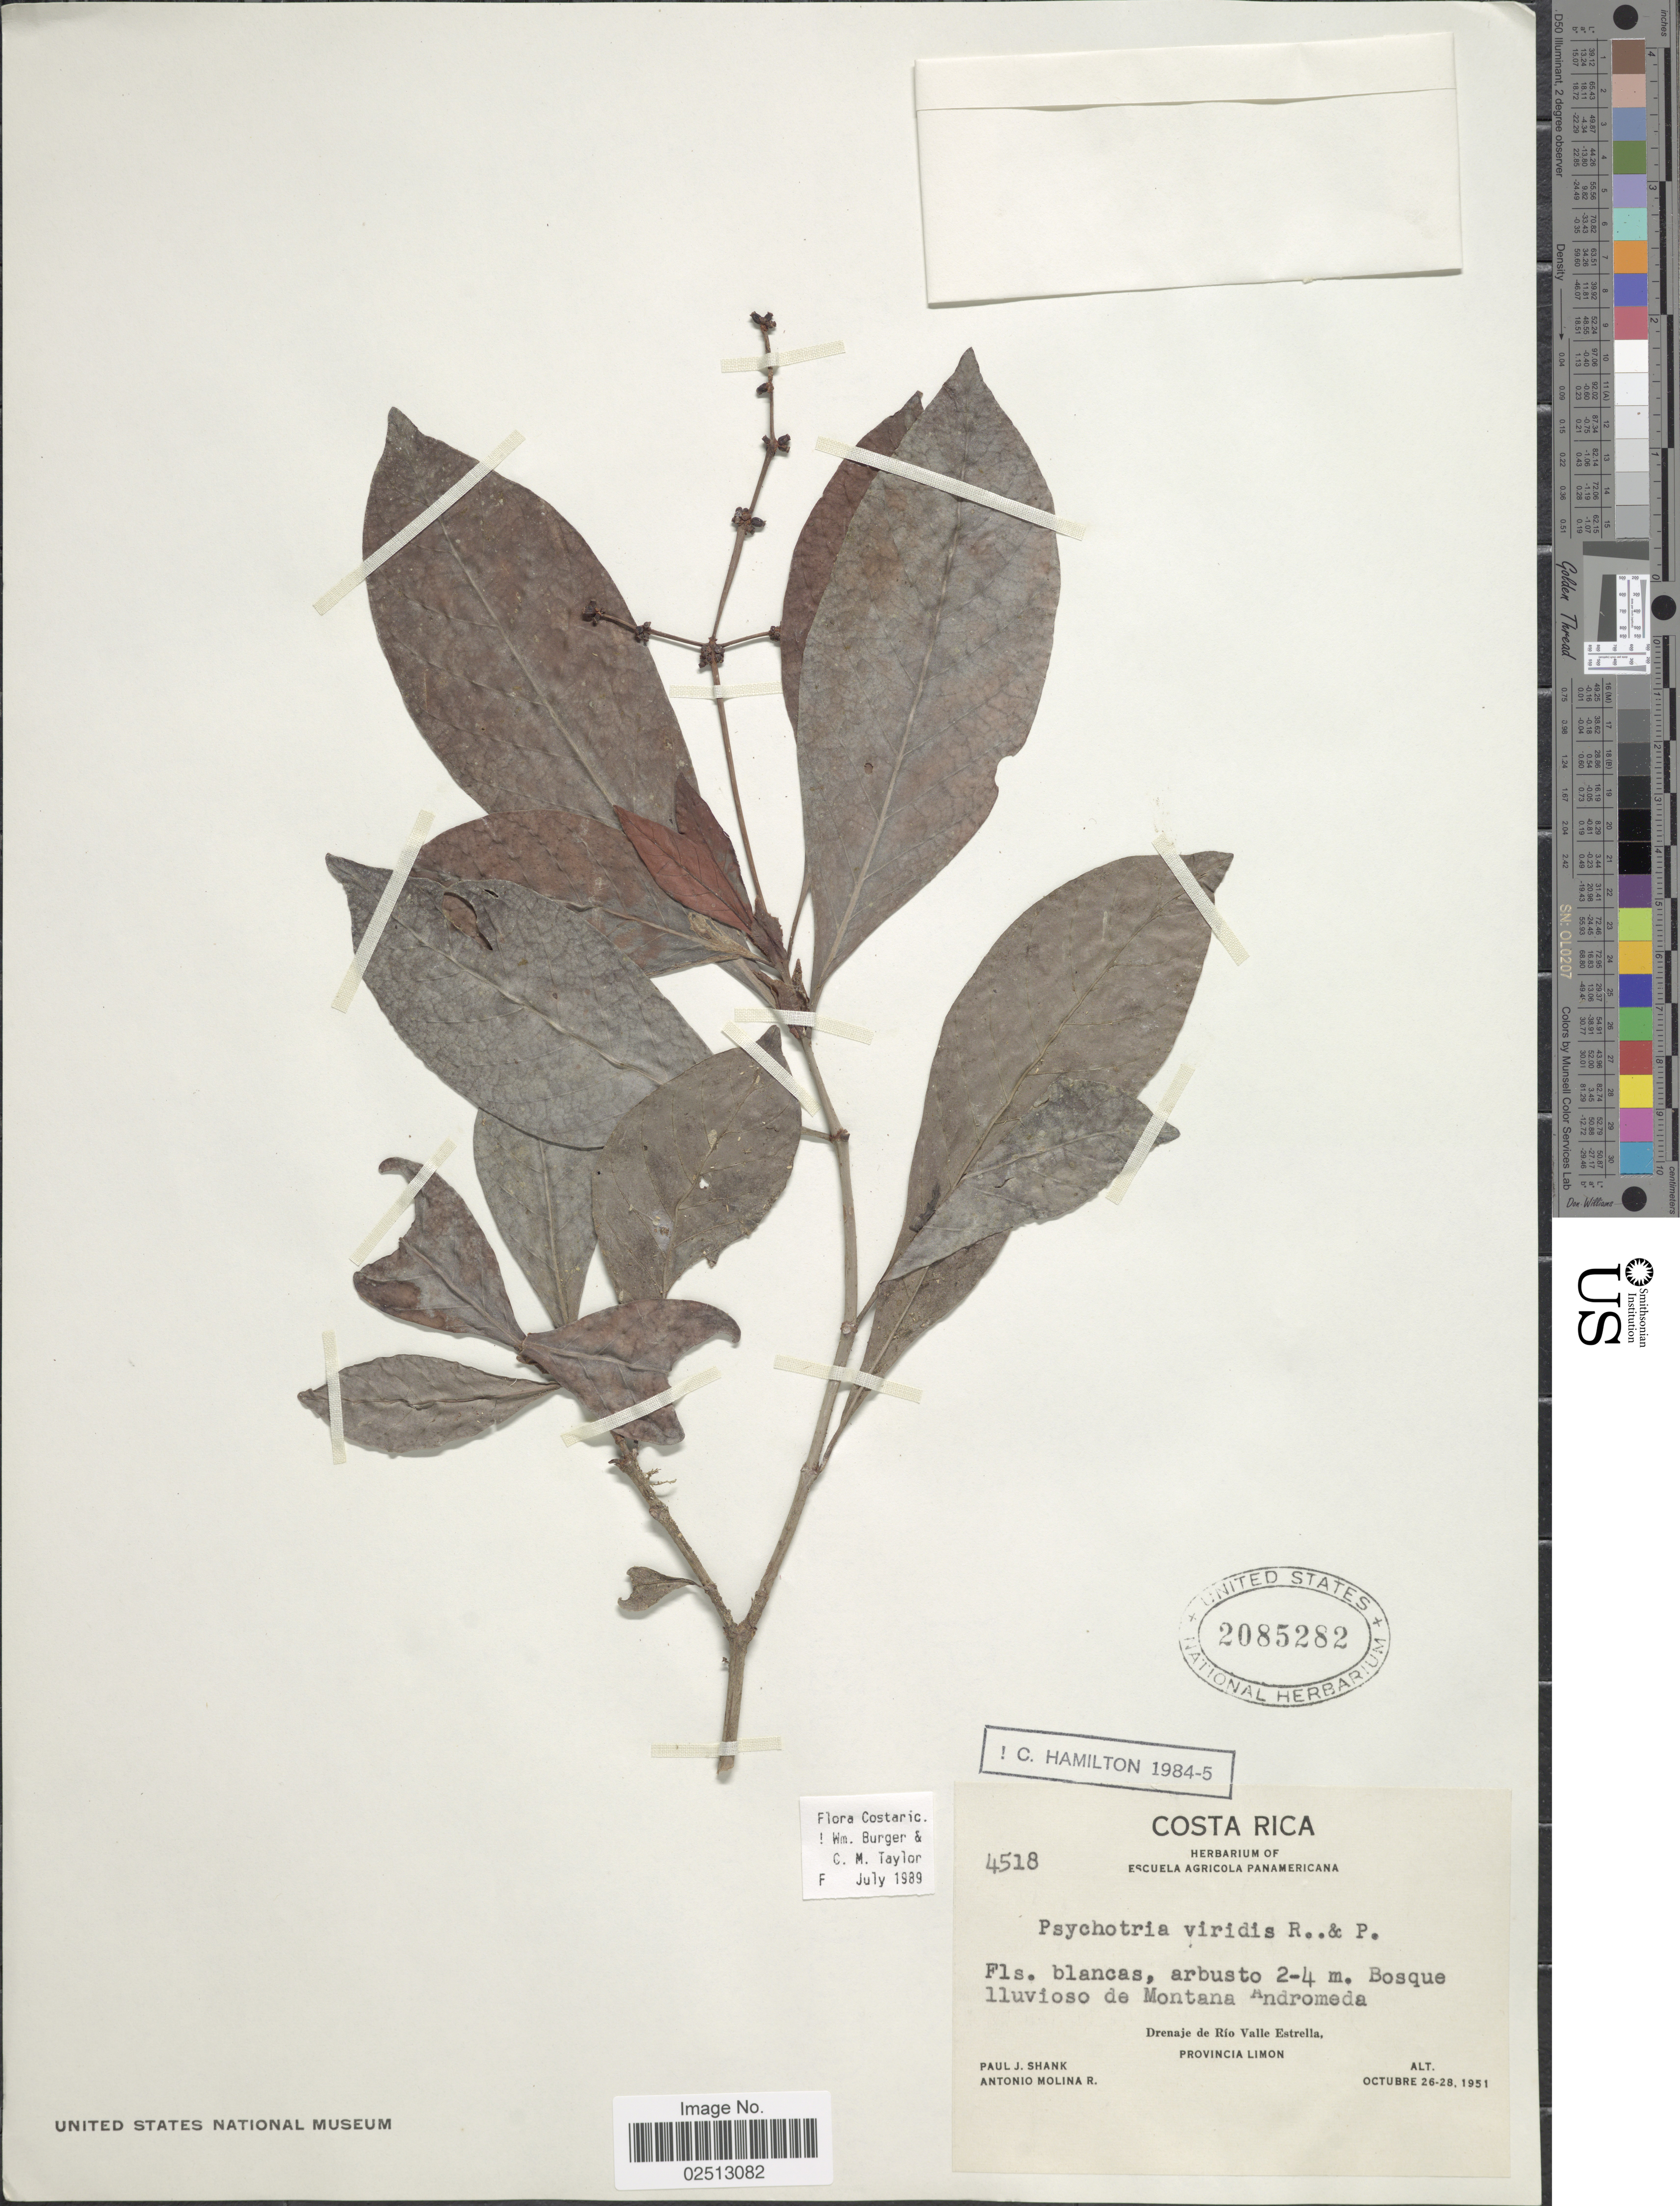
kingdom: Plantae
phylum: Tracheophyta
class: Magnoliopsida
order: Gentianales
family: Rubiaceae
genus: Psychotria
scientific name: Psychotria viridis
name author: Ruiz & Pav.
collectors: P. J. Shank & A. Molina R.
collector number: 4518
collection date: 1951-10-26/1951-10-28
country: Costa Rica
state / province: Limón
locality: Bosque lluvioso de Montana, Andromeda. Drenaje de Rio Valle Estrella.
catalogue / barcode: US 2085282